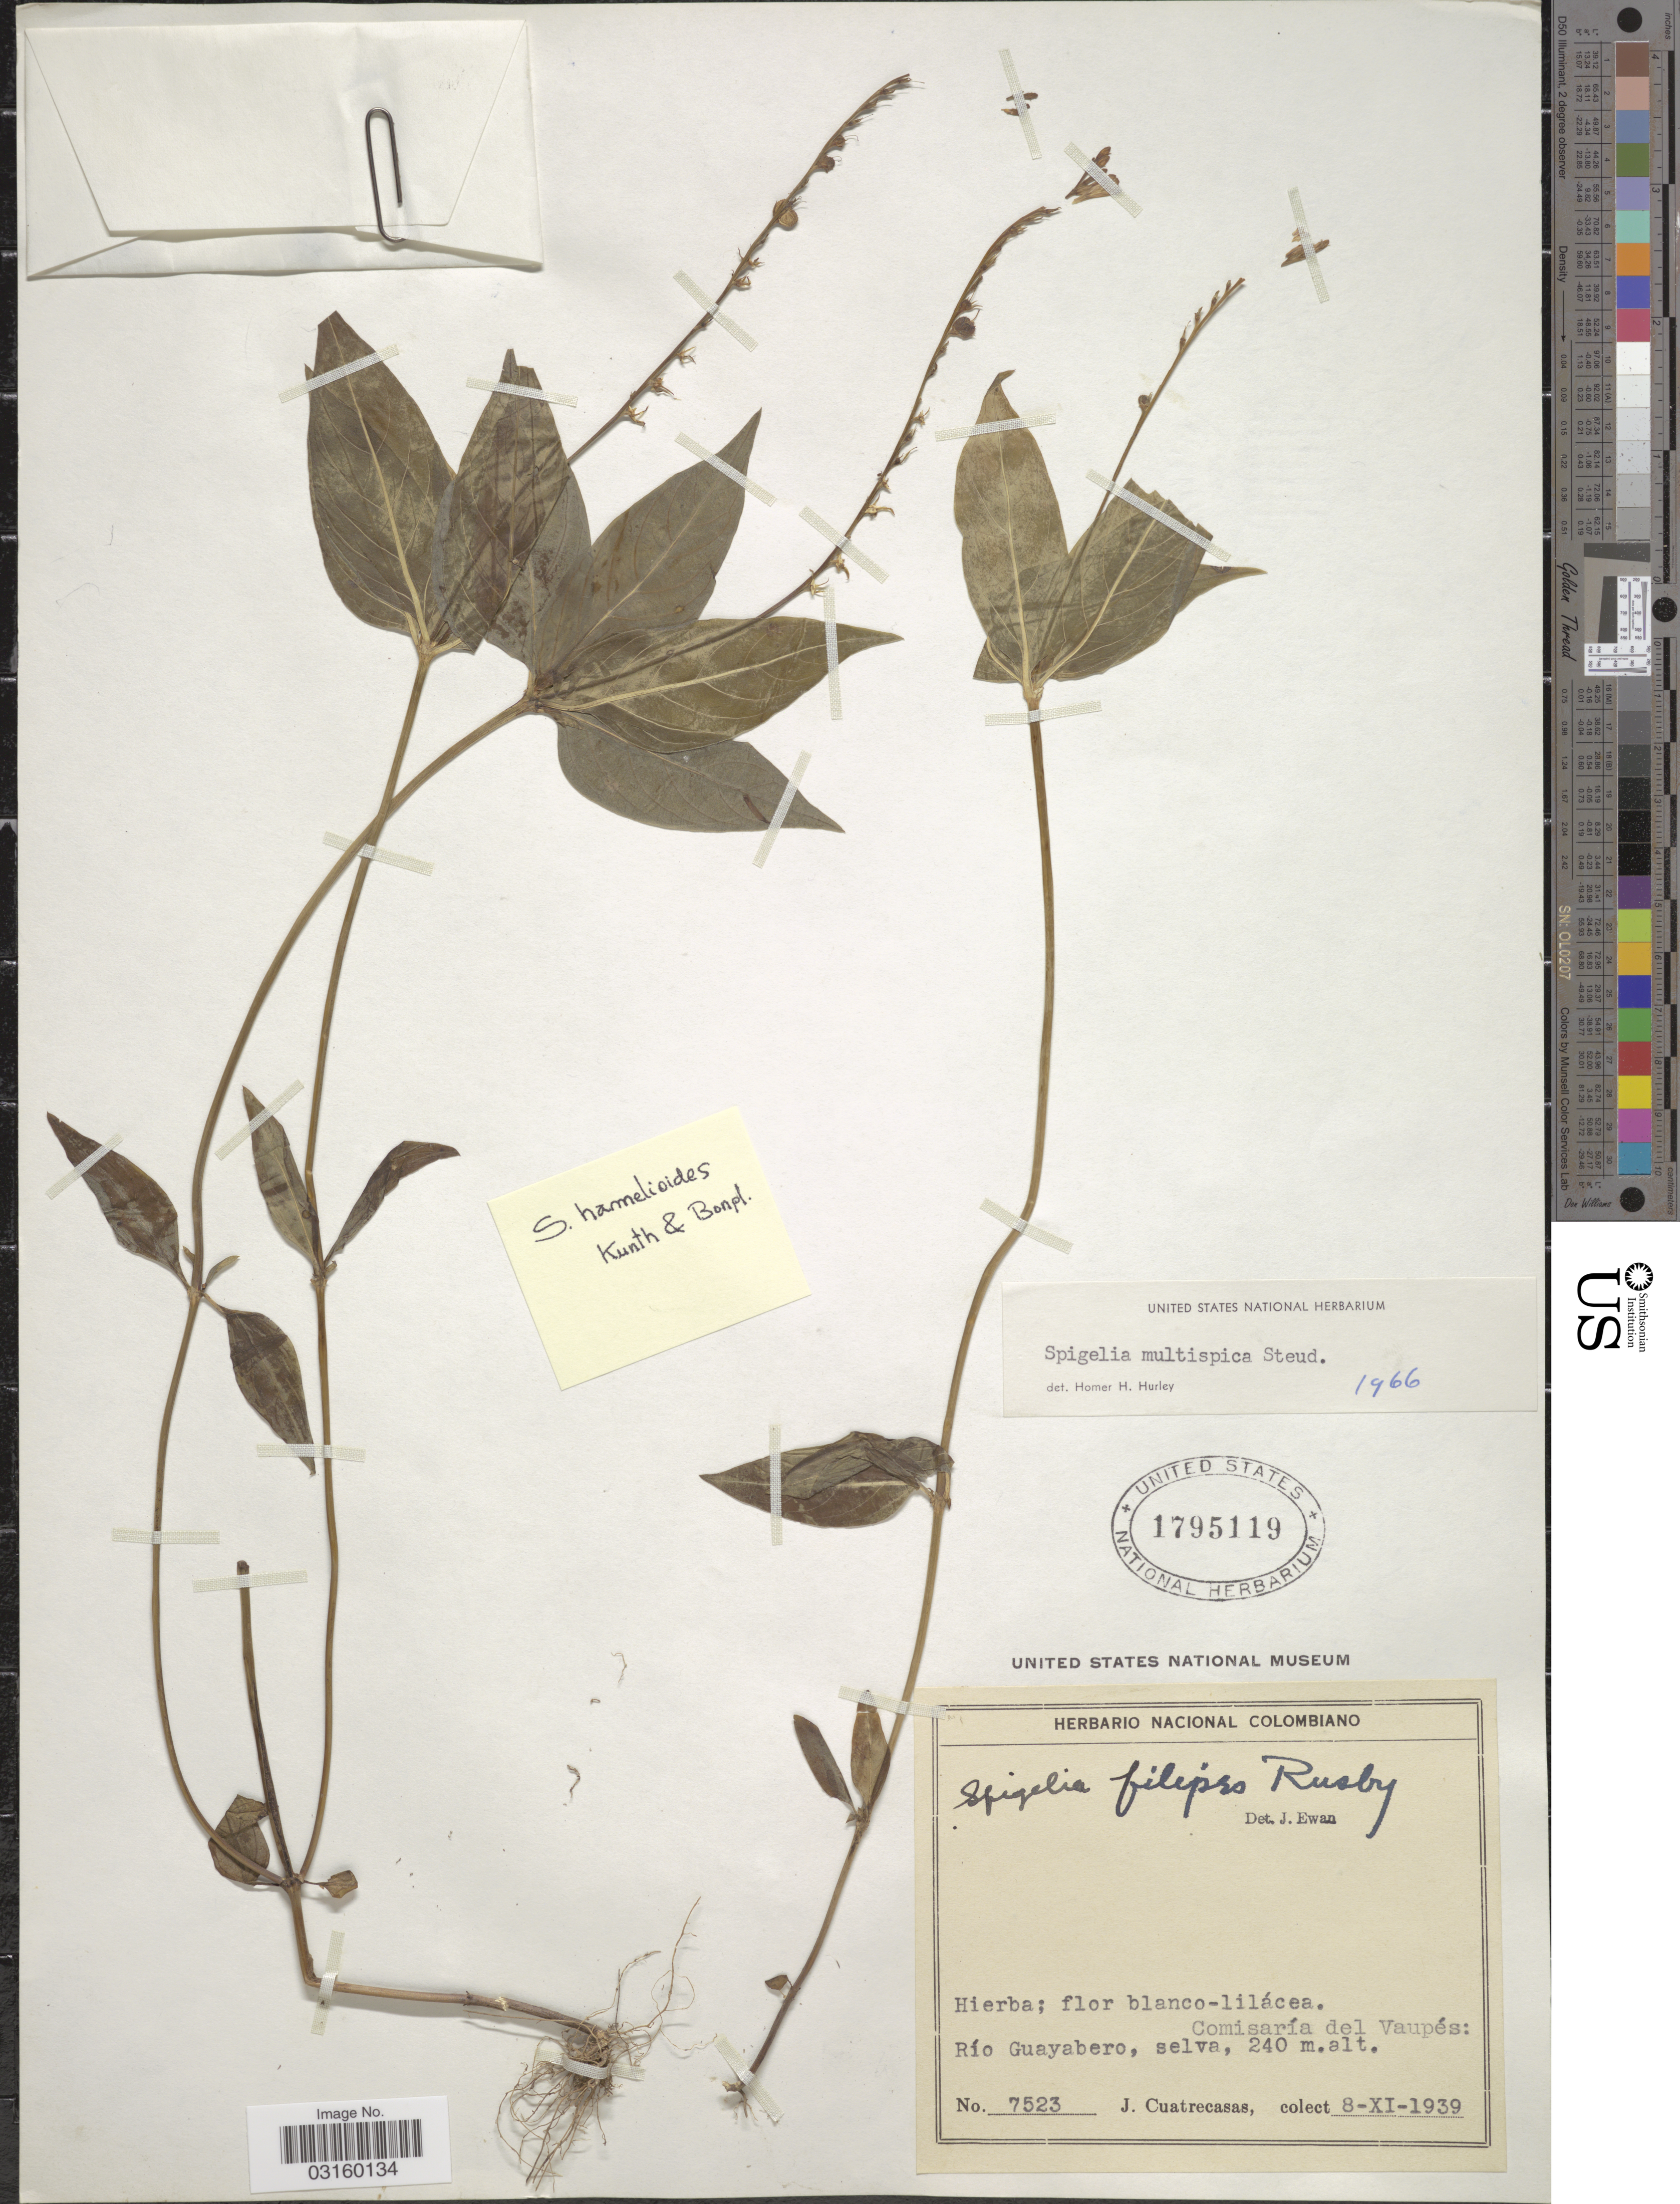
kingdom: Plantae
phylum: Tracheophyta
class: Magnoliopsida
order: Gentianales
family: Loganiaceae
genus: Spigelia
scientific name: Spigelia hamelioides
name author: Kunth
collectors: J. Cuatrecasas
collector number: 7523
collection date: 1939-11-08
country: Colombia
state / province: Vaupés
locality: Comisaría del Vaupés: Río Guayabero.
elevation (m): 240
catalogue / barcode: US 1795119